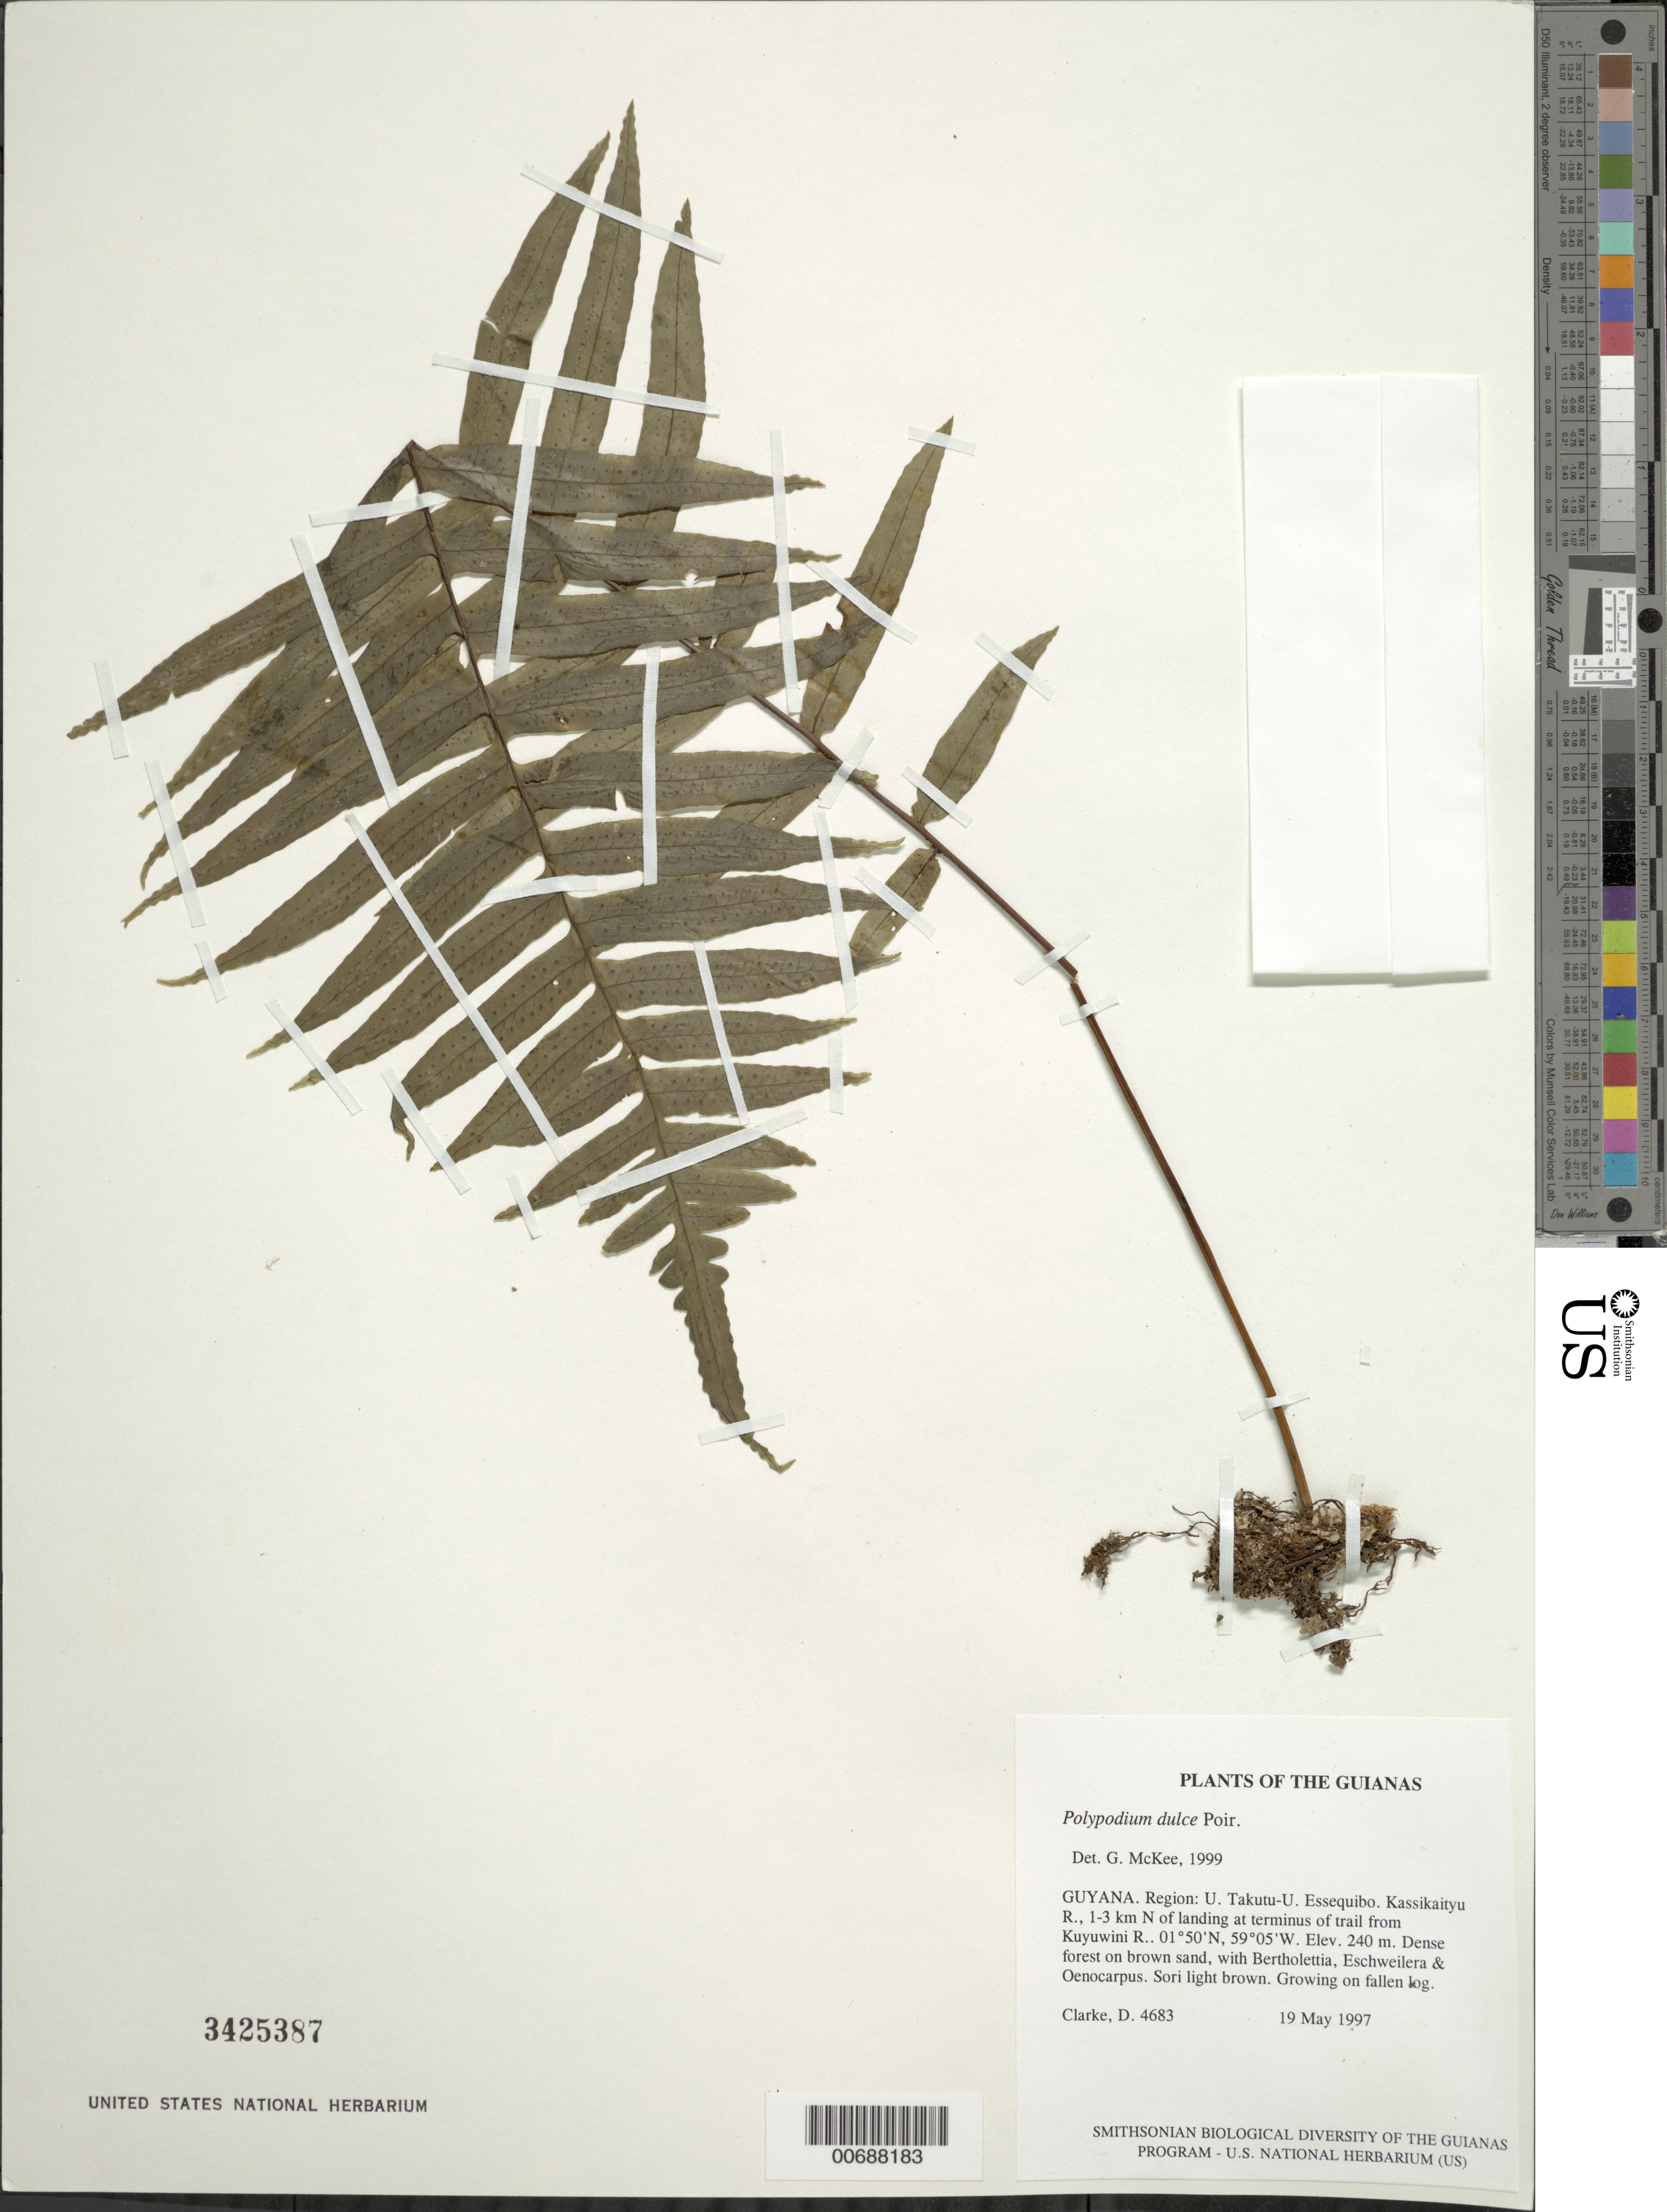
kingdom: Plantae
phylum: Tracheophyta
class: Polypodiopsida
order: Polypodiales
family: Polypodiaceae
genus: Polypodium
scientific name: Polypodium dulce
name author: Poir.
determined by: McKee, G. S., (US), NMNH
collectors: H. D. Clarke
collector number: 4683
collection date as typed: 19 May 1997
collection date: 1997-05-19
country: Guyana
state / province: U. Takutu-U. Essequibo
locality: Kassikaityu R., 1-3 km N of landing at terminus of trail from Kuyuwini R.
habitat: Dense forest on brown sand, with Bertholettia, Eschweilera & Oenocarpus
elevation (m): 240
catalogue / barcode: US 3425387